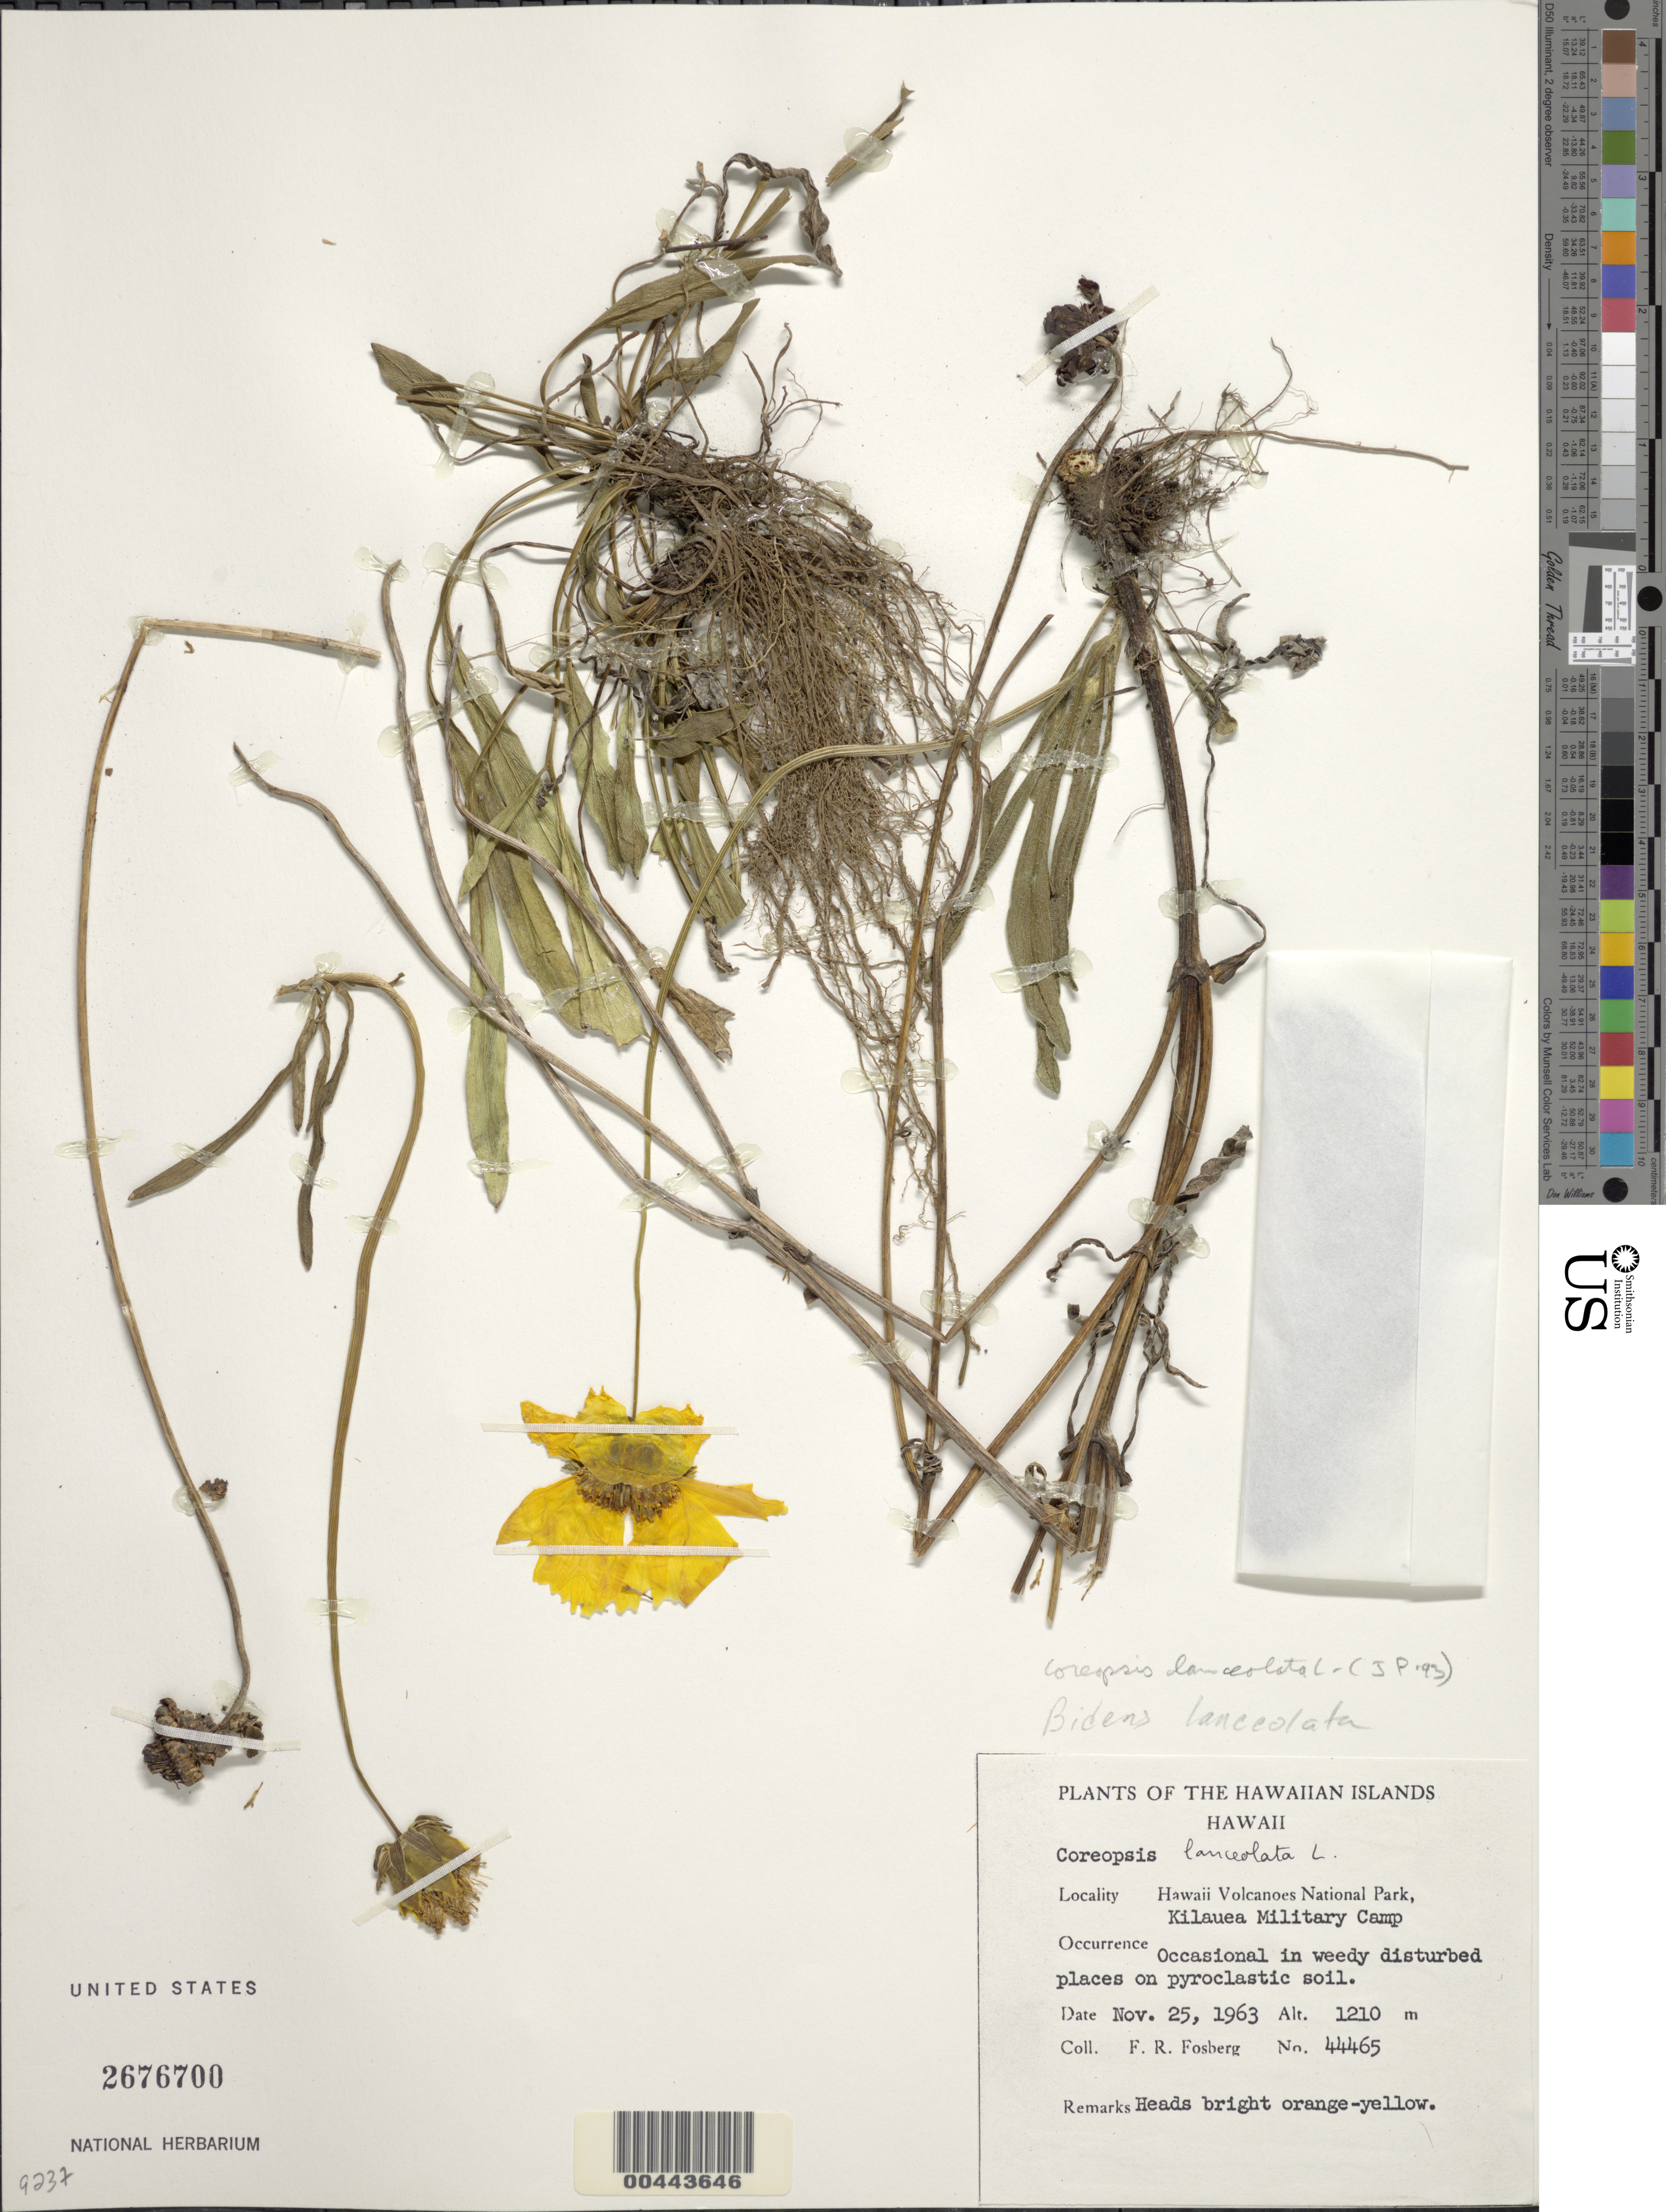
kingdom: Plantae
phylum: Tracheophyta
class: Magnoliopsida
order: Asterales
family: Asteraceae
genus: Coreopsis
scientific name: Coreopsis lanceolata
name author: L.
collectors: F. R. Fosberg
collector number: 44465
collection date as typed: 25 Nov 1963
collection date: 1963-11-25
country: United States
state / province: Hawaii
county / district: Hawaii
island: Hawaii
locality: Hawaii Volcanoes National Park, Kilauea Military Camp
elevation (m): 1210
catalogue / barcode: US 2676700